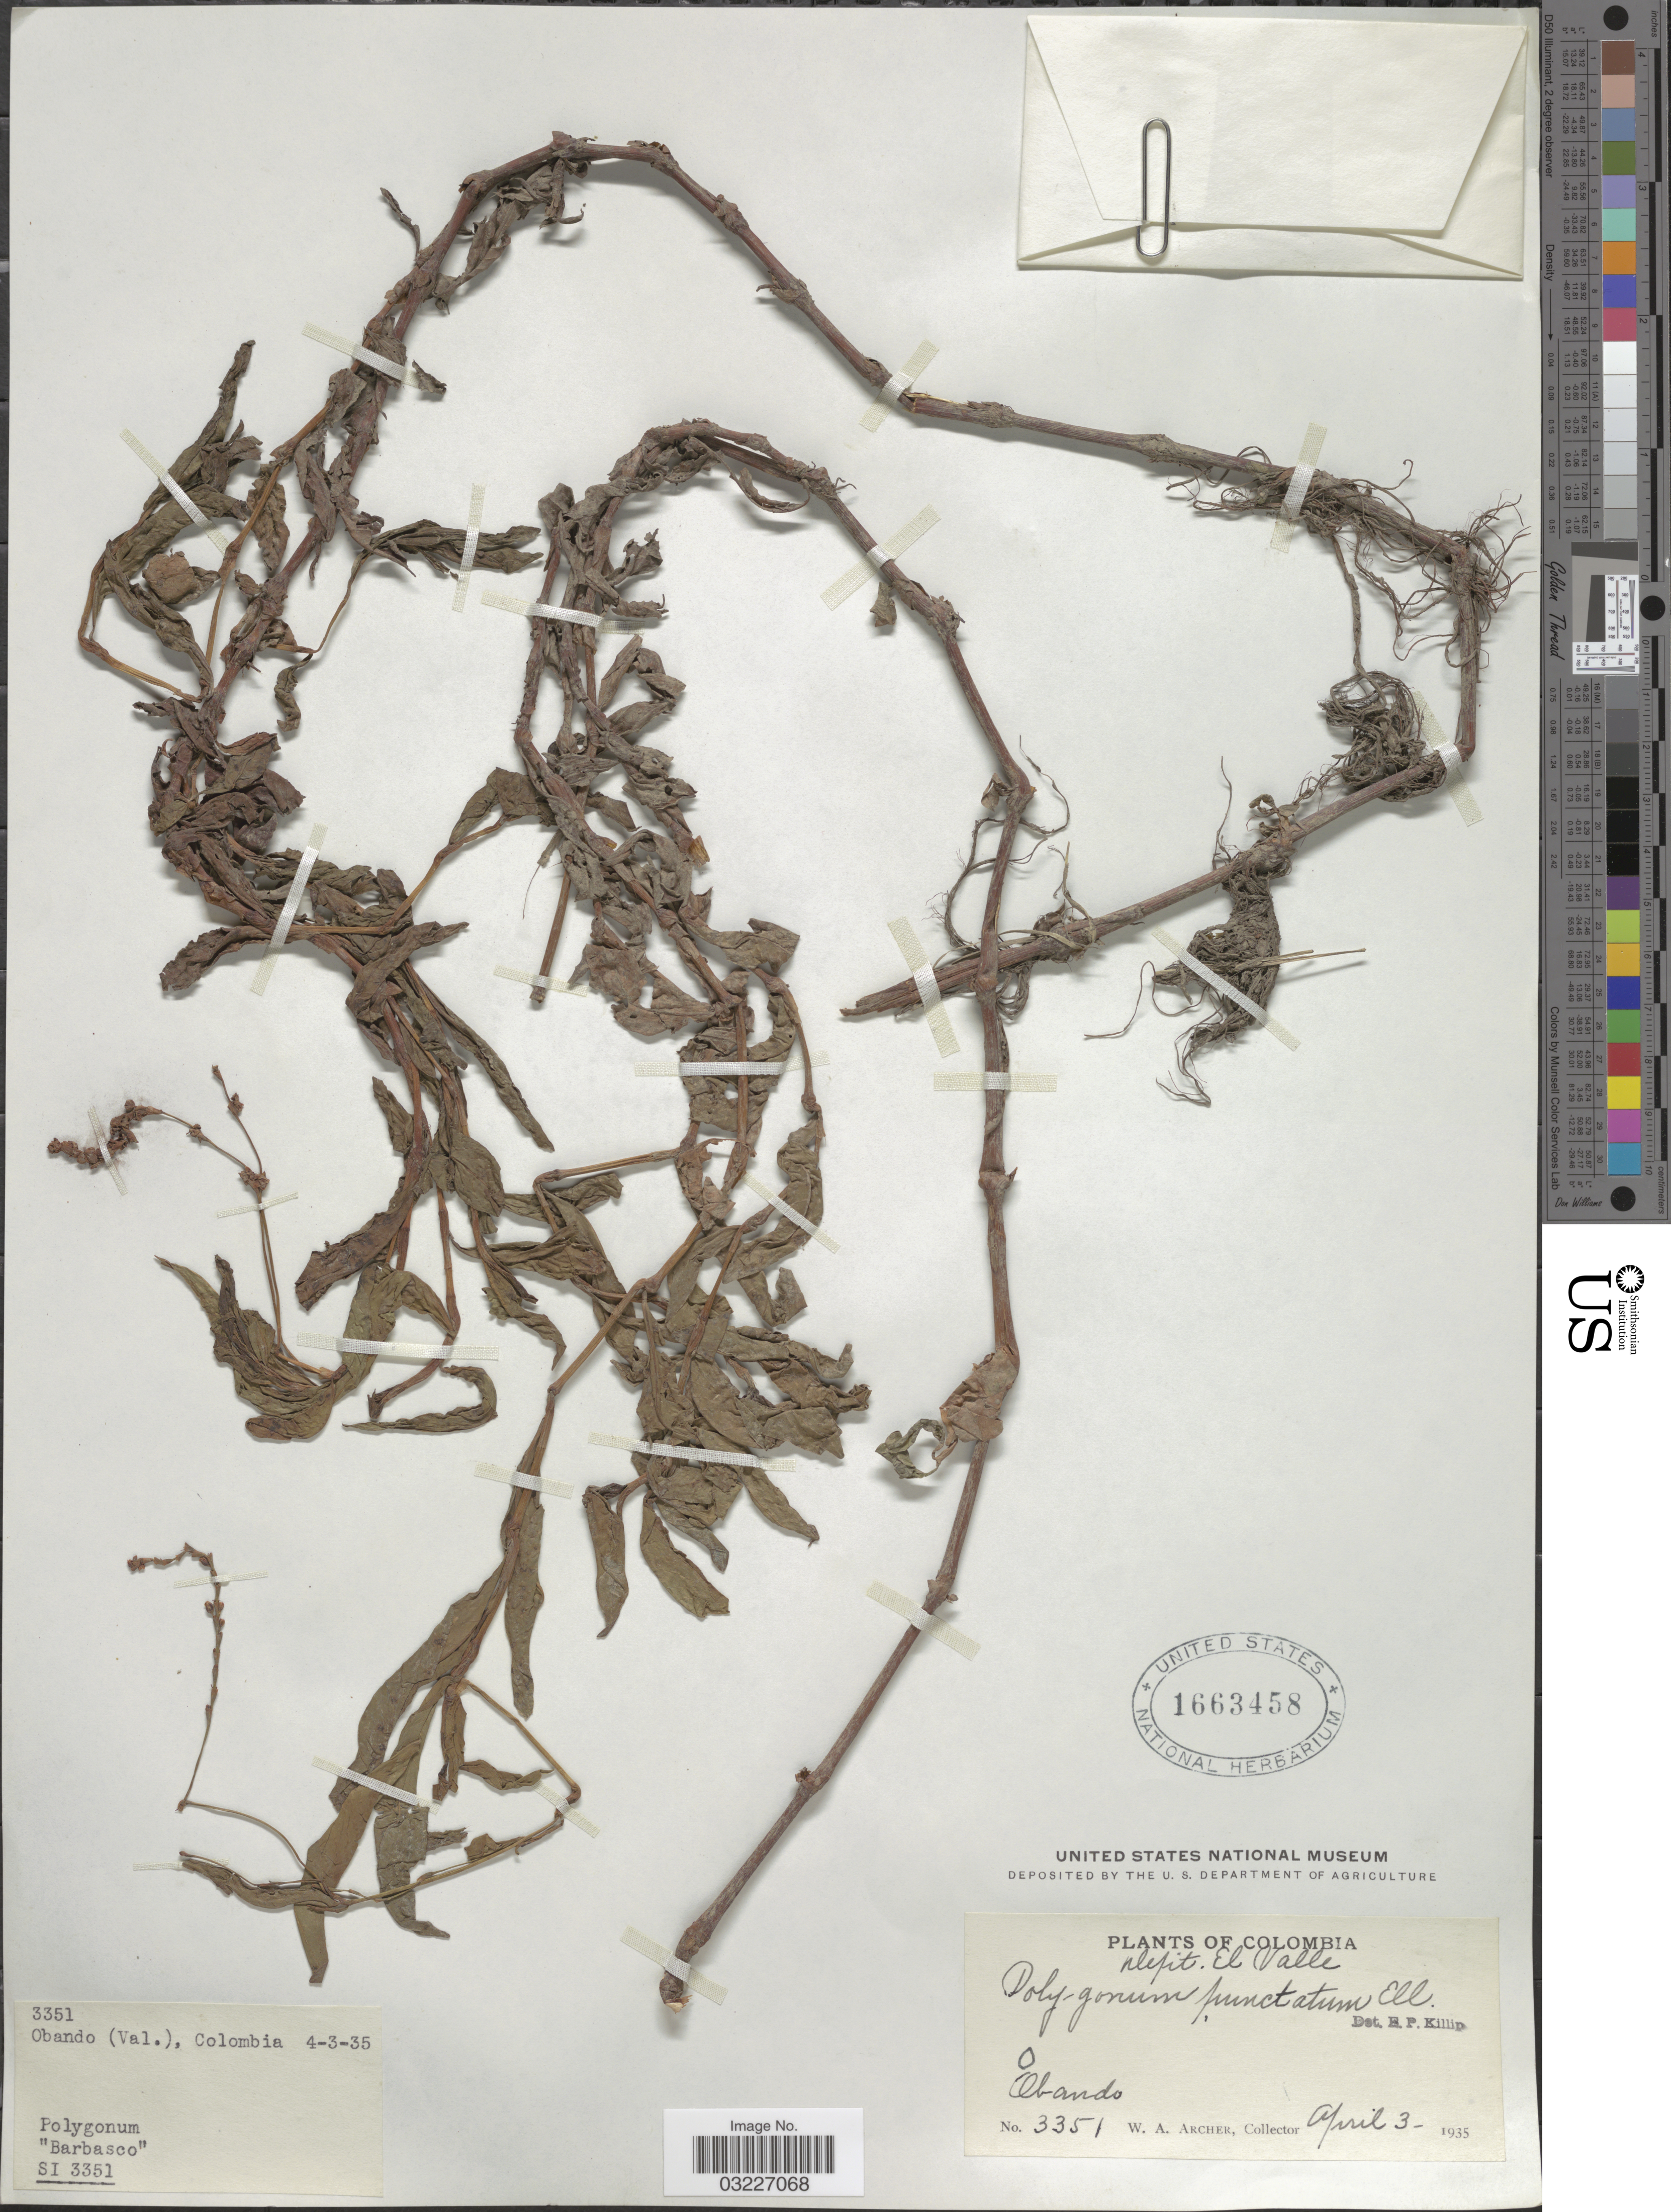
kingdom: Plantae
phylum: Tracheophyta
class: Magnoliopsida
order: Caryophyllales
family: Polygonaceae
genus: Polygonum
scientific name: Polygonum opelousanum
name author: Riddell ex Small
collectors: W. Archer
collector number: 3351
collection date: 1935-04-03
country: Colombia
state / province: Valle del Cauca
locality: Obando (Val.). Dept El Valle.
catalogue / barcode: US 1663458